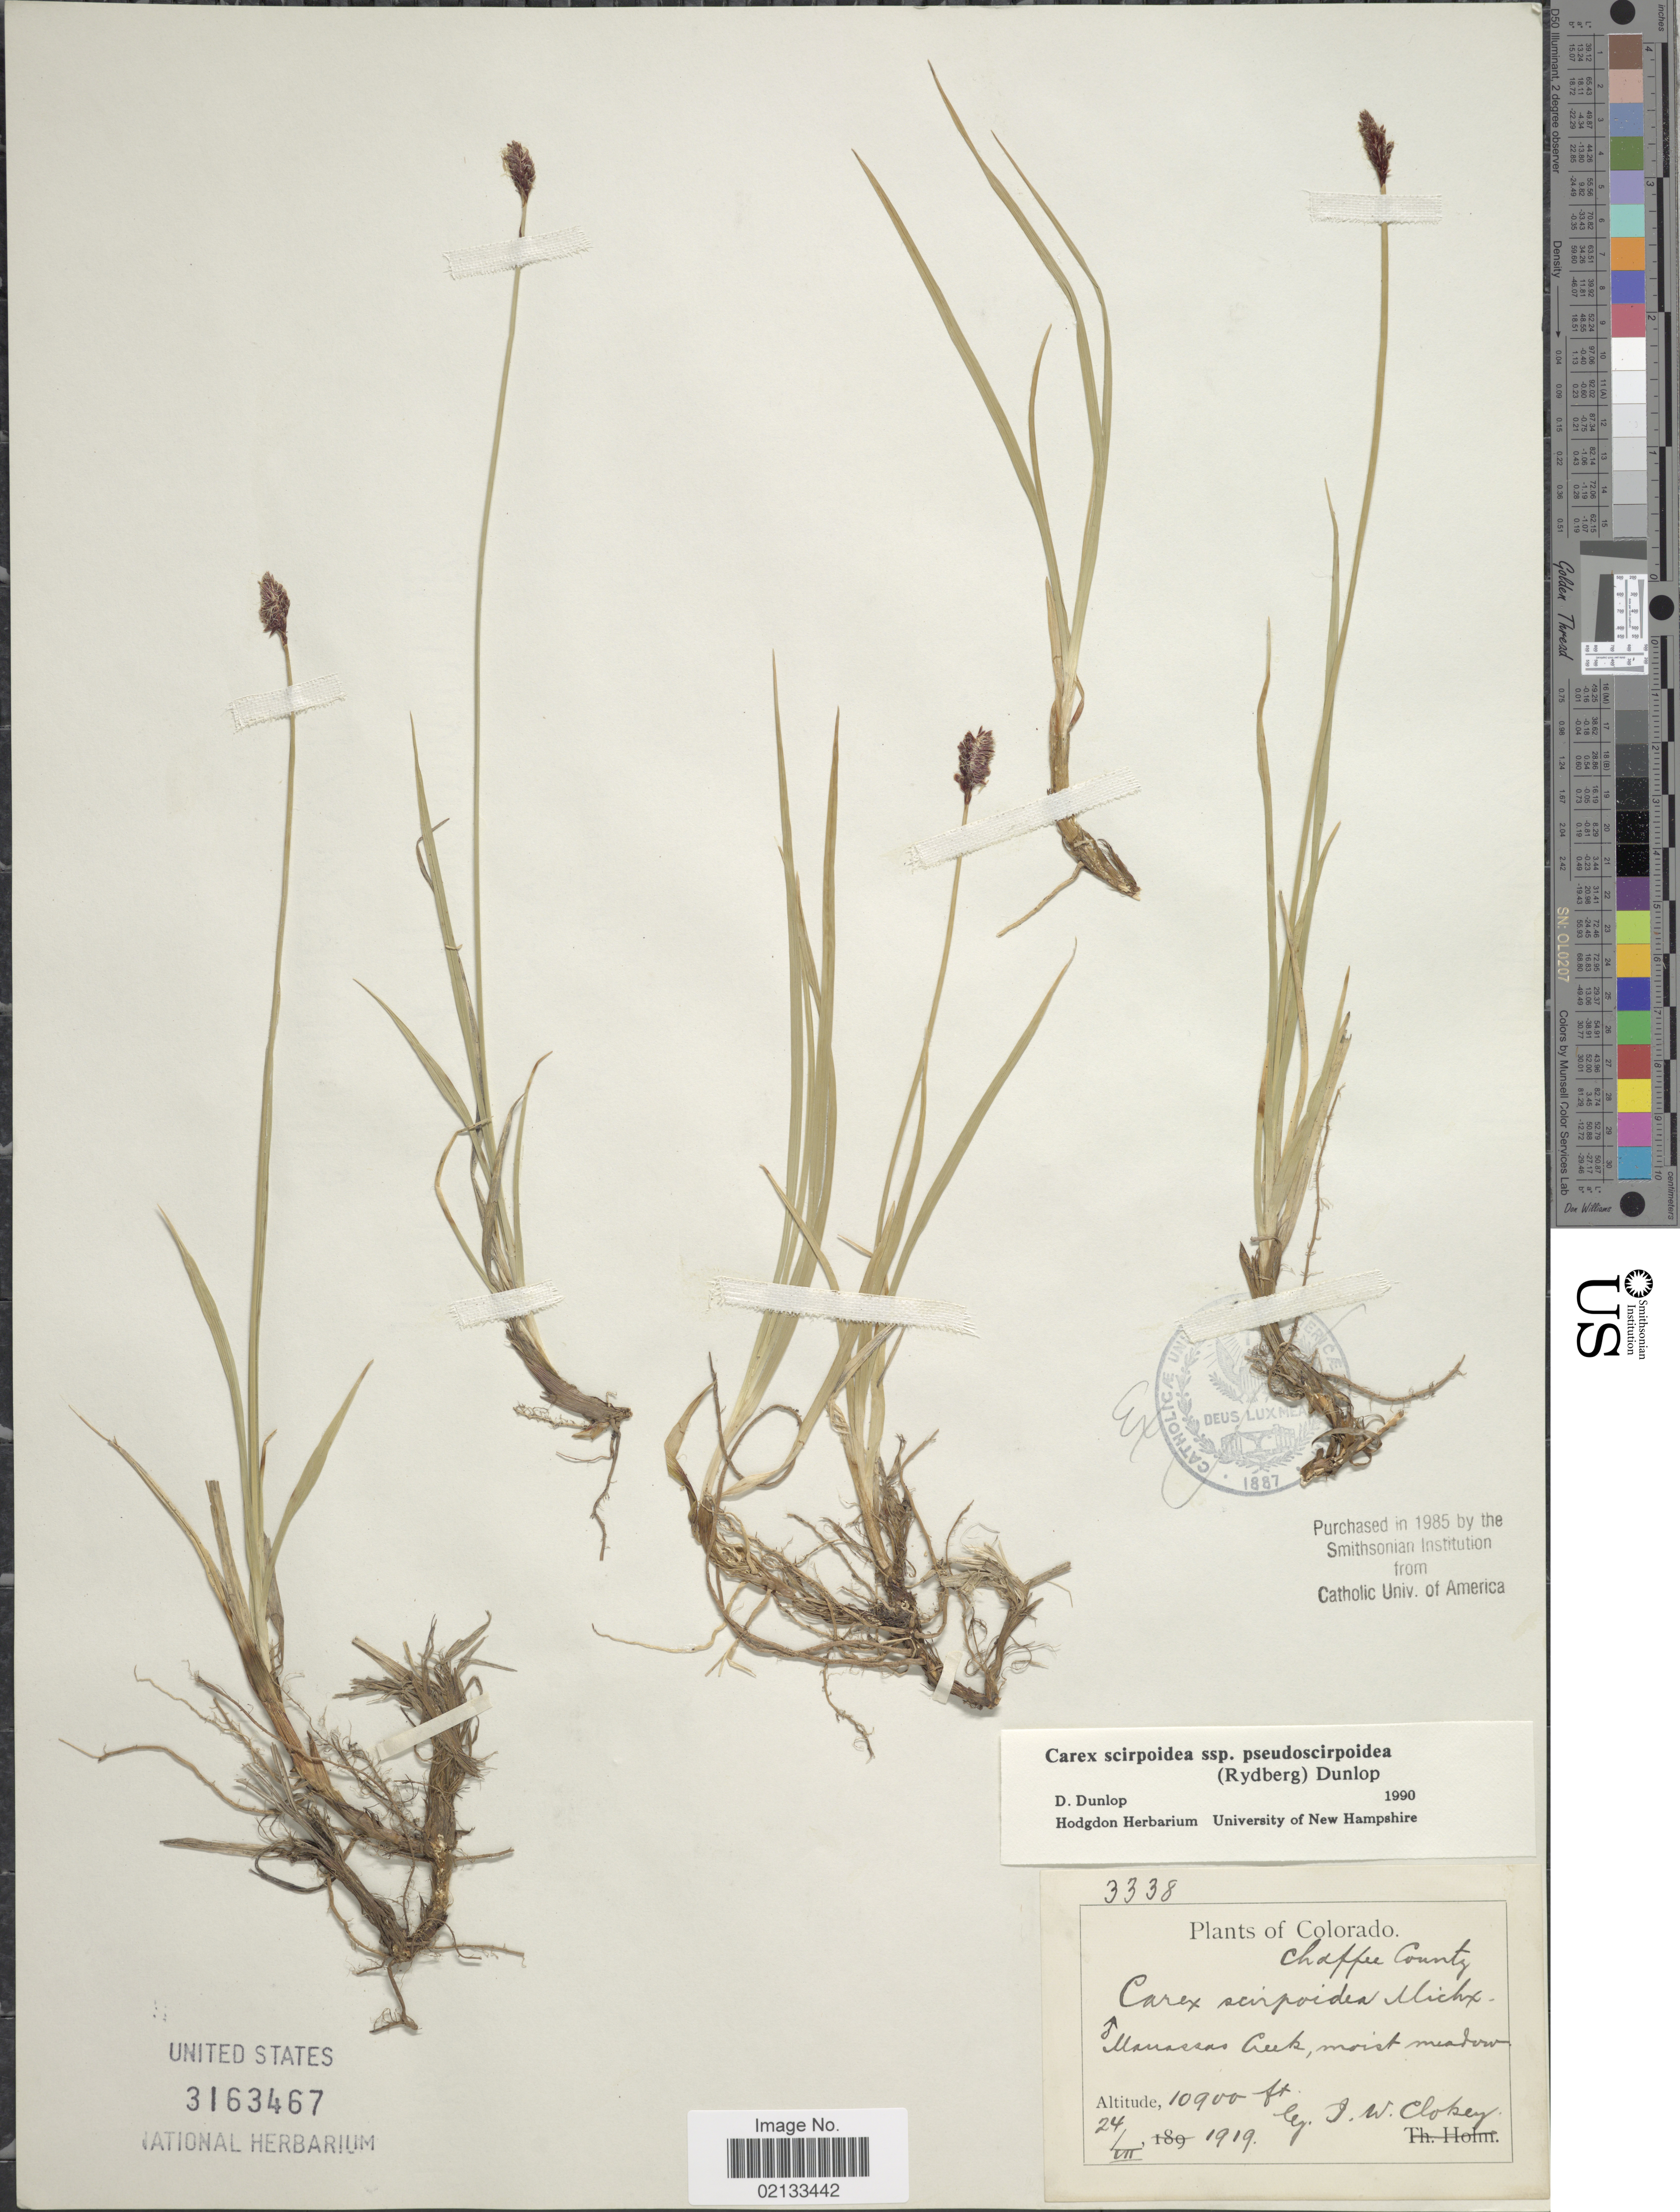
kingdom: Plantae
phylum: Tracheophyta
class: Liliopsida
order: Poales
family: Cyperaceae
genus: Carex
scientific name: Carex scirpoidea subsp. pseudoscirpoidea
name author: (Rydb.) Dunlop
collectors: I. W. Clokey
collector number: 3338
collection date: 1919-07-24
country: United States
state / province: Colorado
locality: Manassas Creek, moist meadow, Chaffee County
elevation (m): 3322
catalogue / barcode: US 3163467